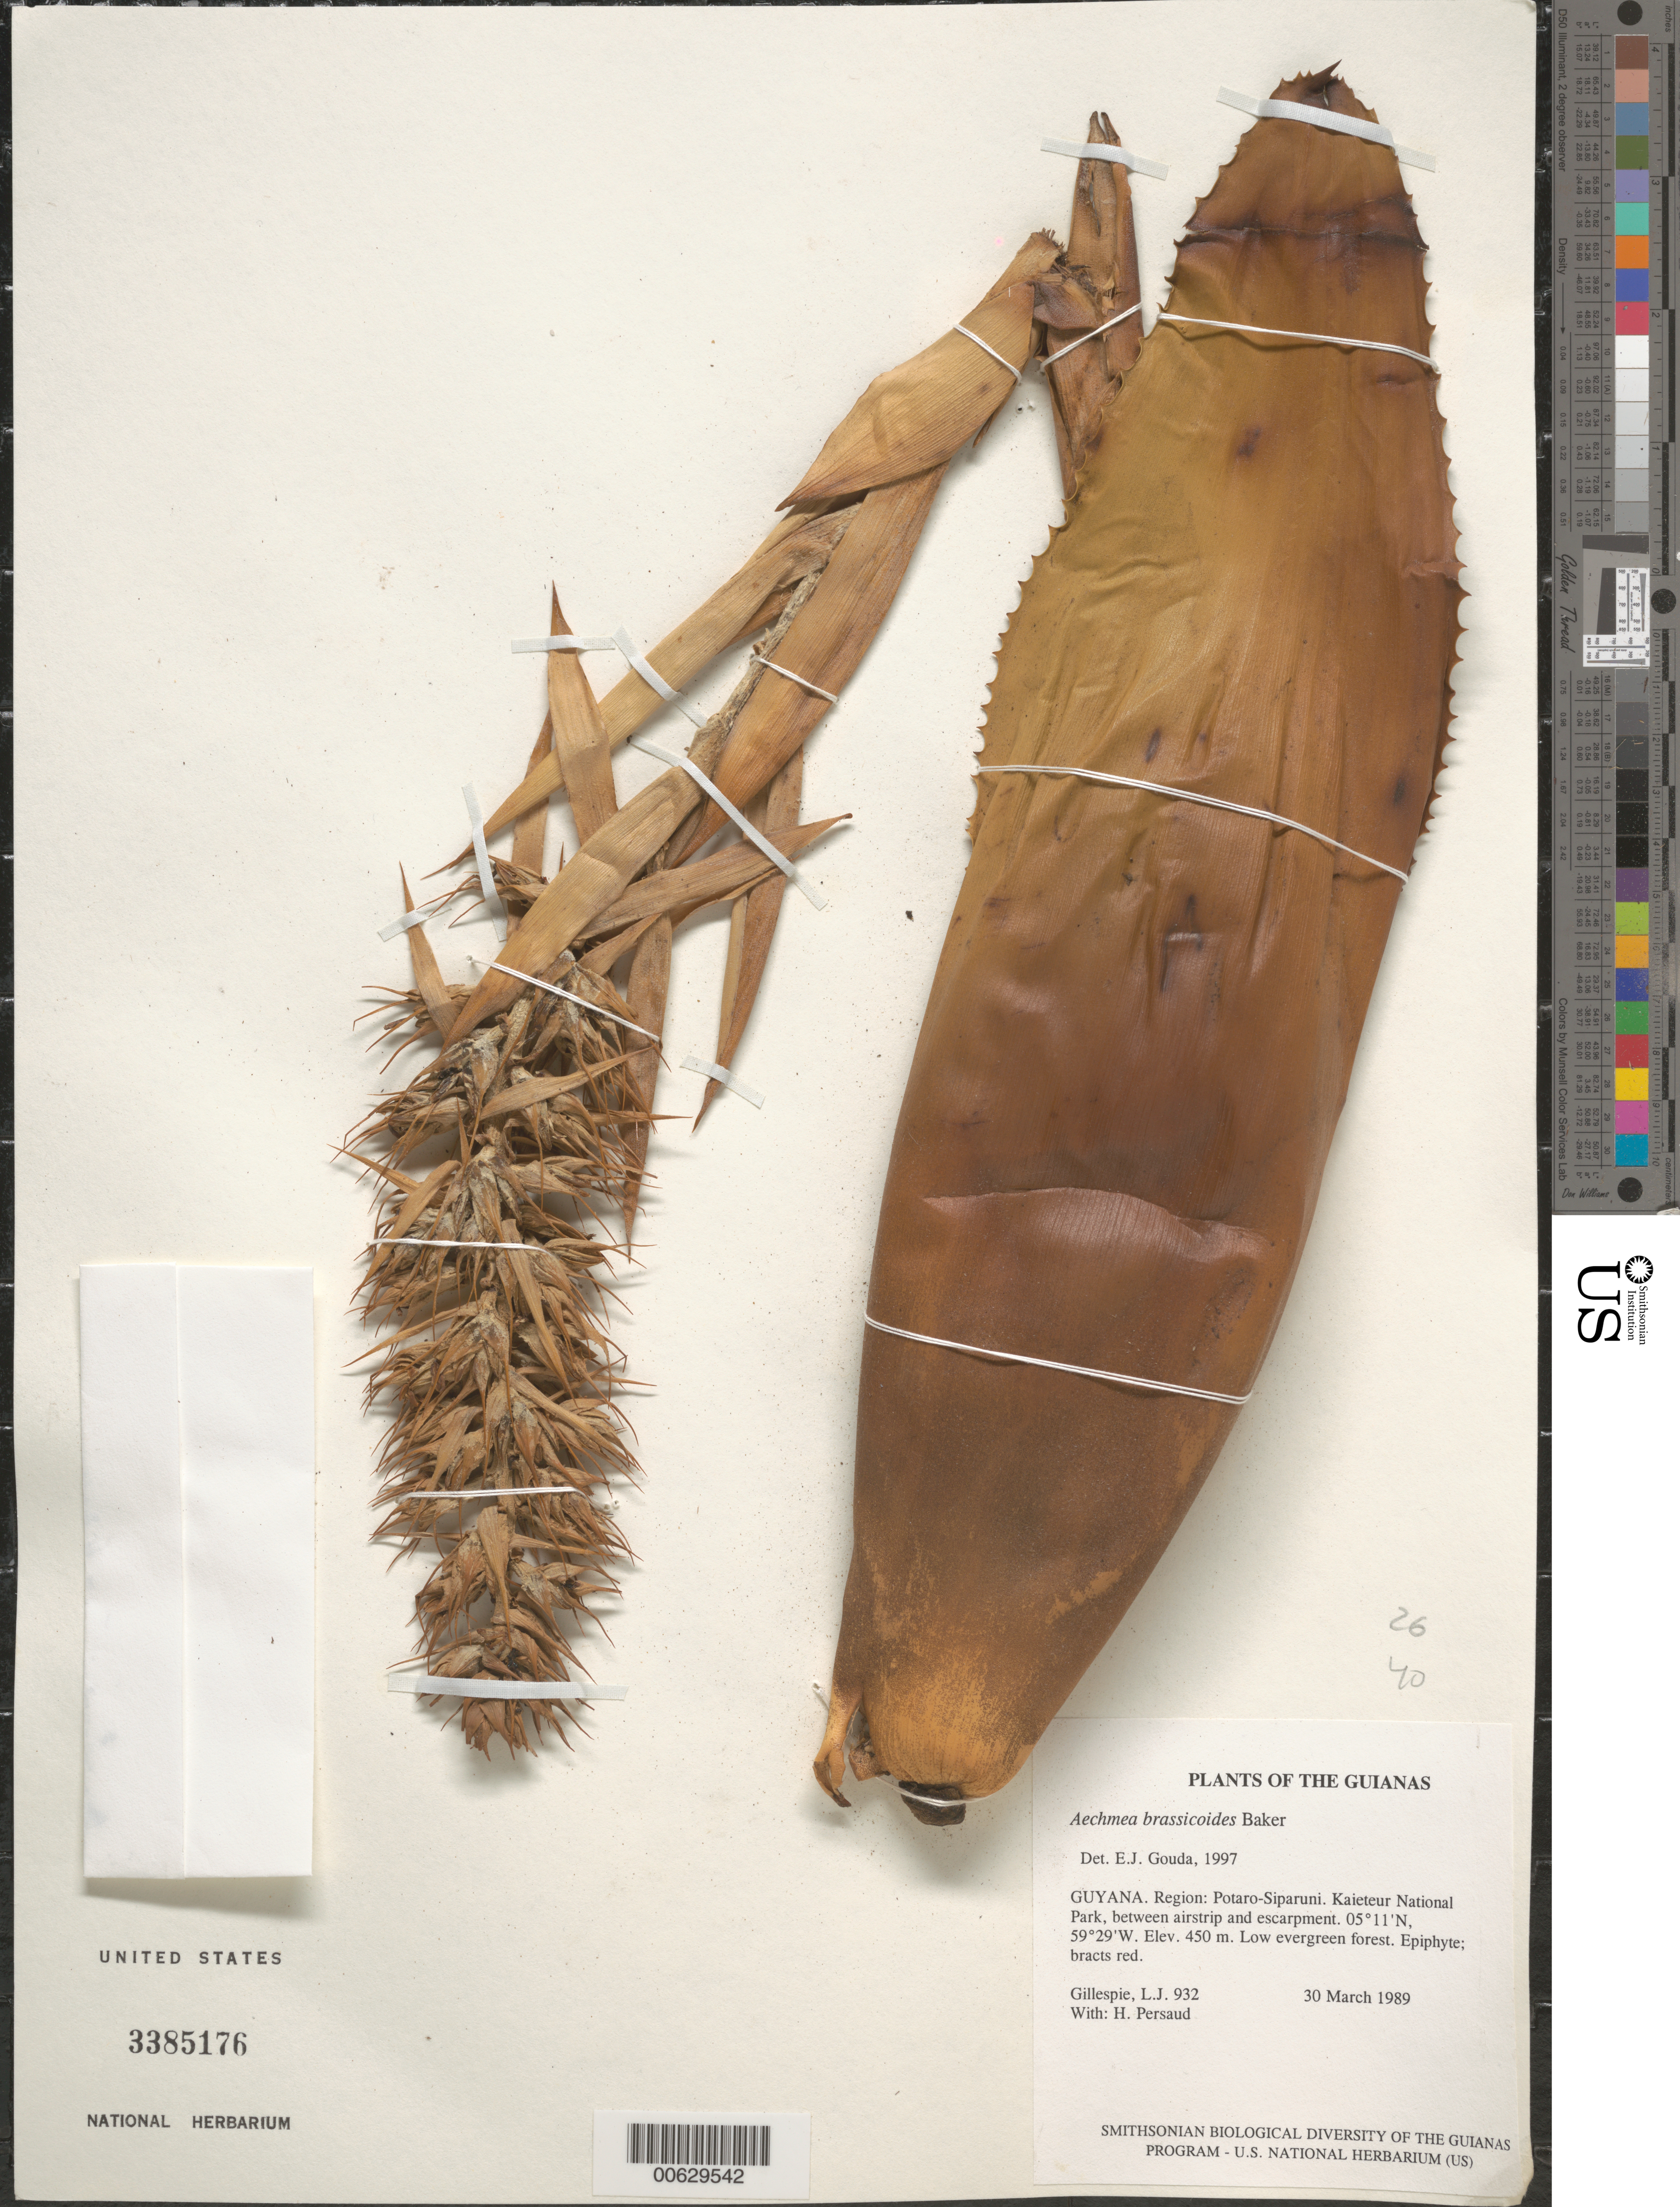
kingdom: Plantae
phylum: Tracheophyta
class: Liliopsida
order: Poales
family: Bromeliaceae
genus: Aechmea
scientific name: Aechmea brassicoides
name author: Baker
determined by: Gouda, E. J.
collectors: L. J. Gillespie & H. Persaud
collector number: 932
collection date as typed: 30 March 1989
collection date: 1989-03-30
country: Guyana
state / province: Potaro-Siparuni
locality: Kaieteur National Park, between airstrip and escarpment. ENE of airstrip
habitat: Low evergreen forest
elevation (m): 450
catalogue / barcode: US 3385176